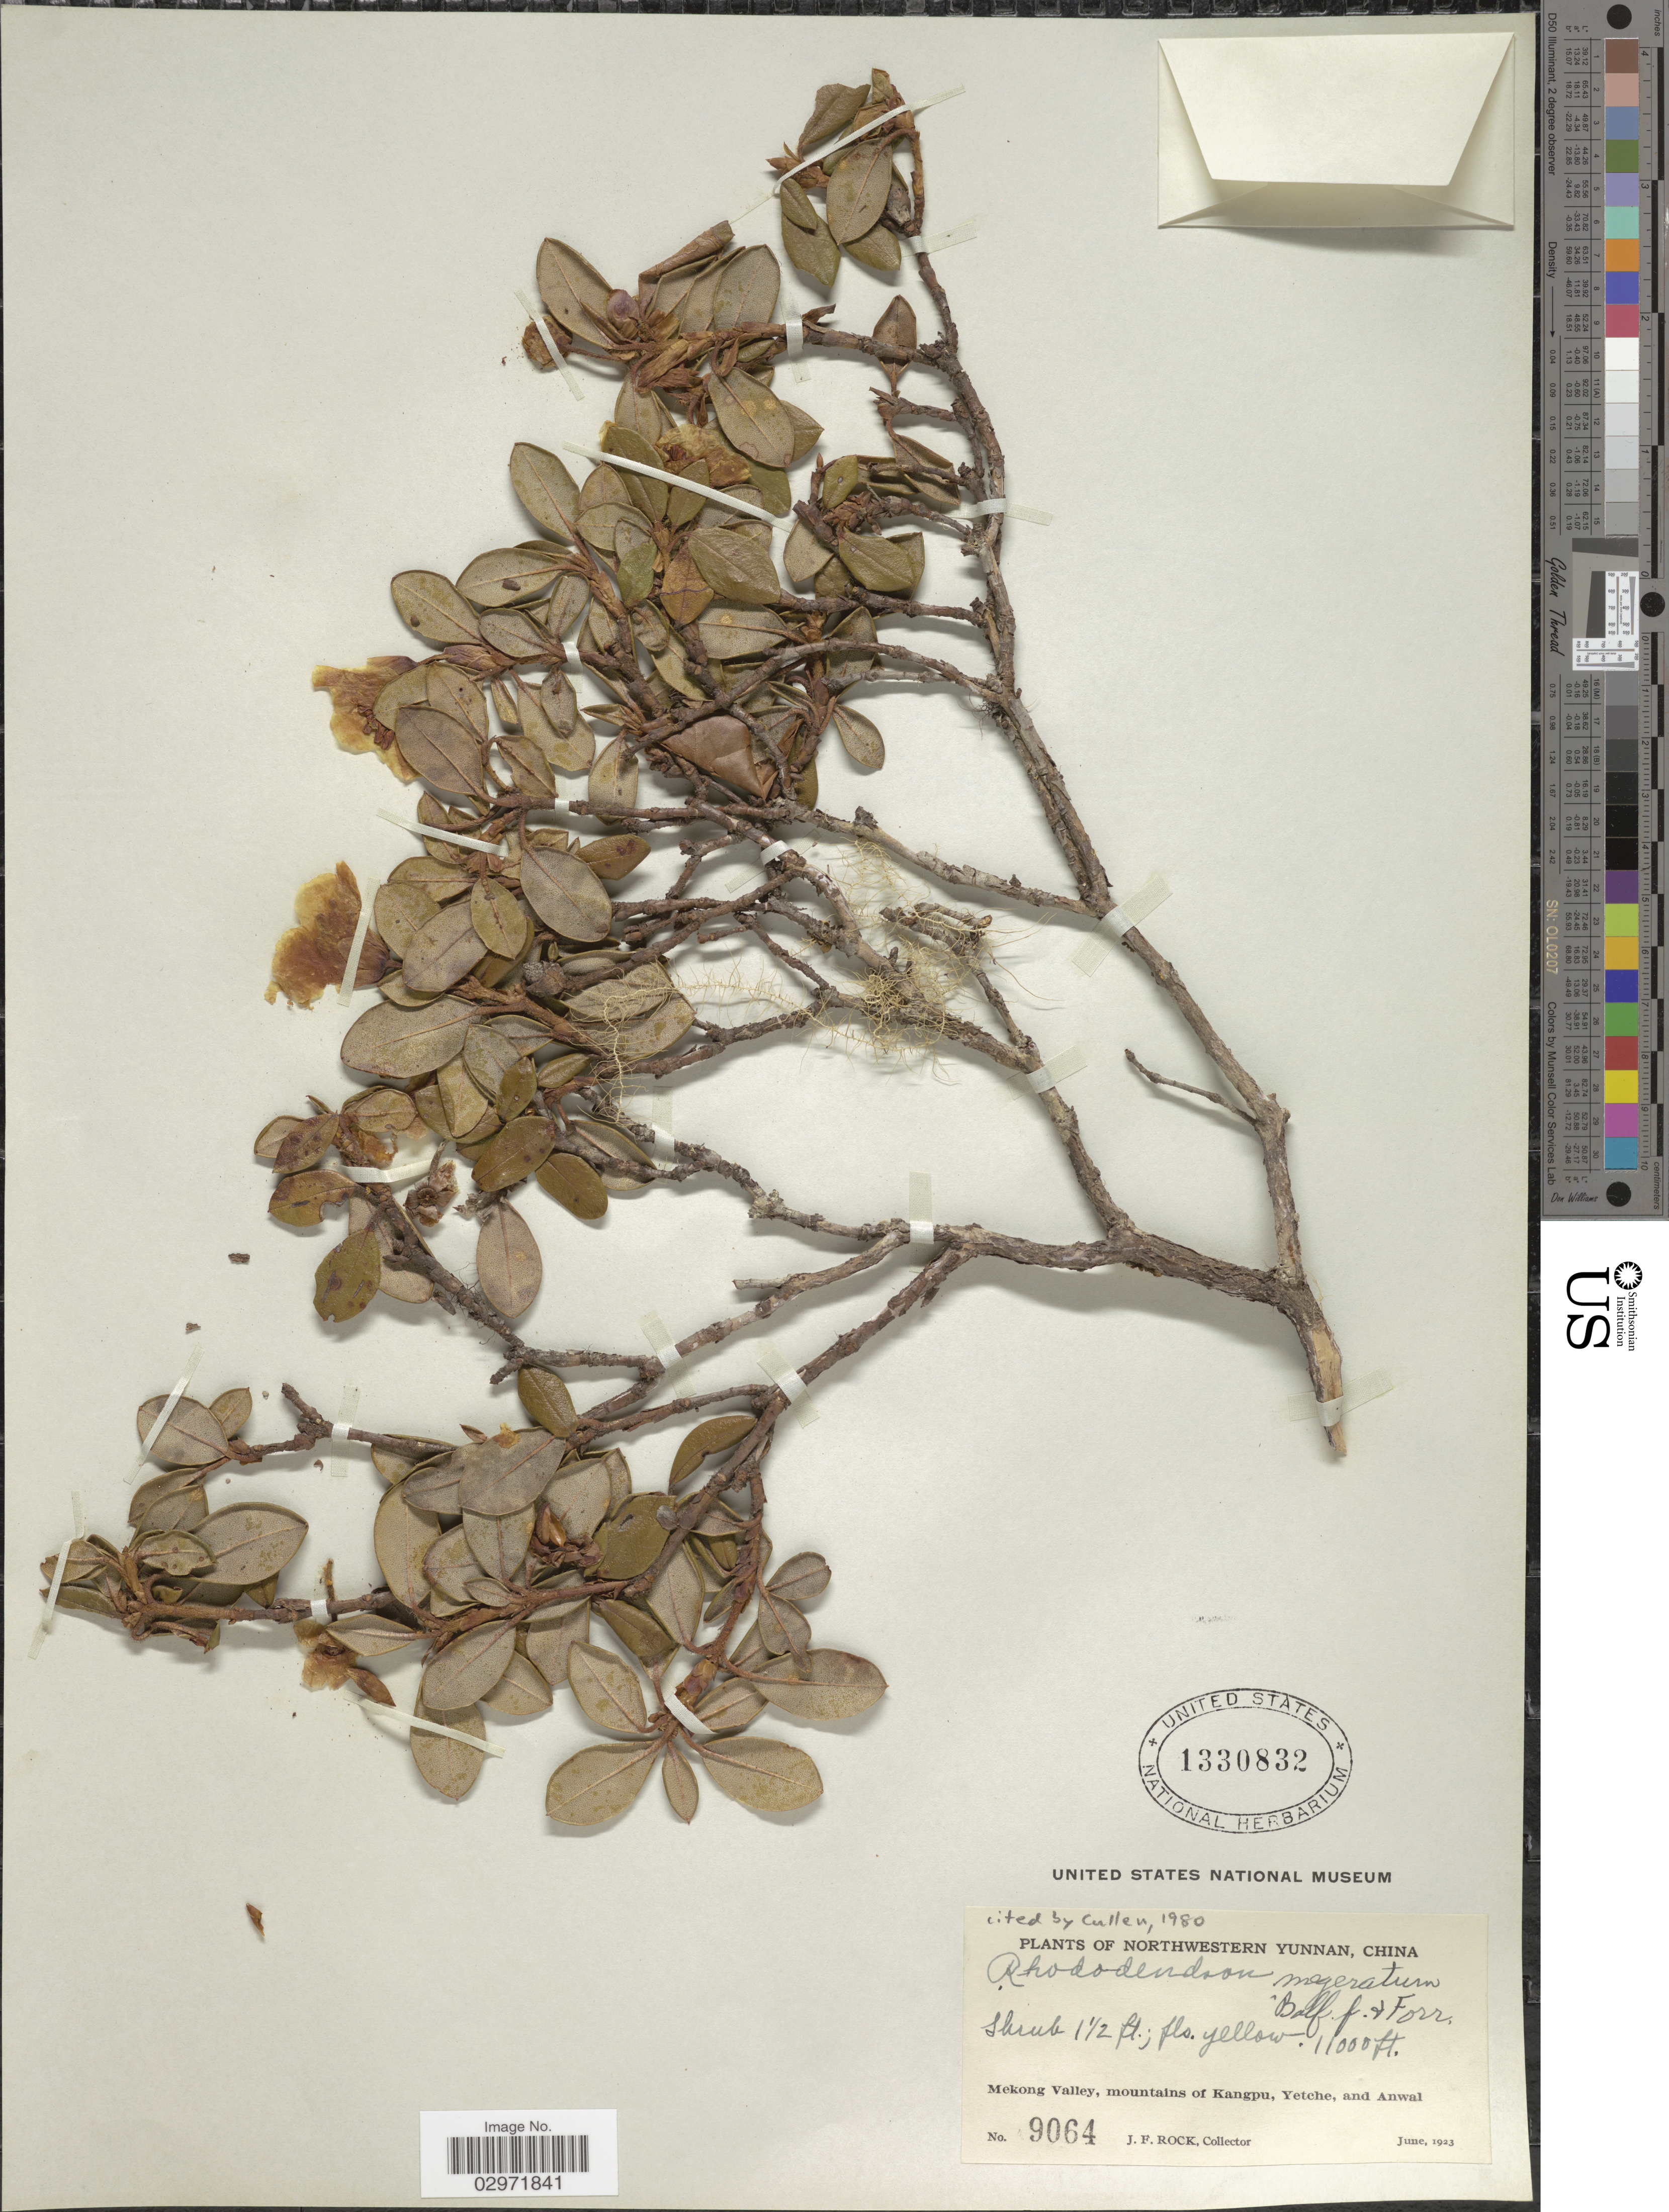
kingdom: Plantae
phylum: Tracheophyta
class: Magnoliopsida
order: Ericales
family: Ericaceae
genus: Rhododendron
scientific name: Rhododendron megeratum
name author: Balf. f. & Forrest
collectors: J. Rock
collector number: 9064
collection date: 1923-06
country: China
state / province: Yunnan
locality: Northwestern Yunnan, Mekong Valley, mountains of Kangpu, Yetche, and Anwal.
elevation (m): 3353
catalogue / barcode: US 1330832